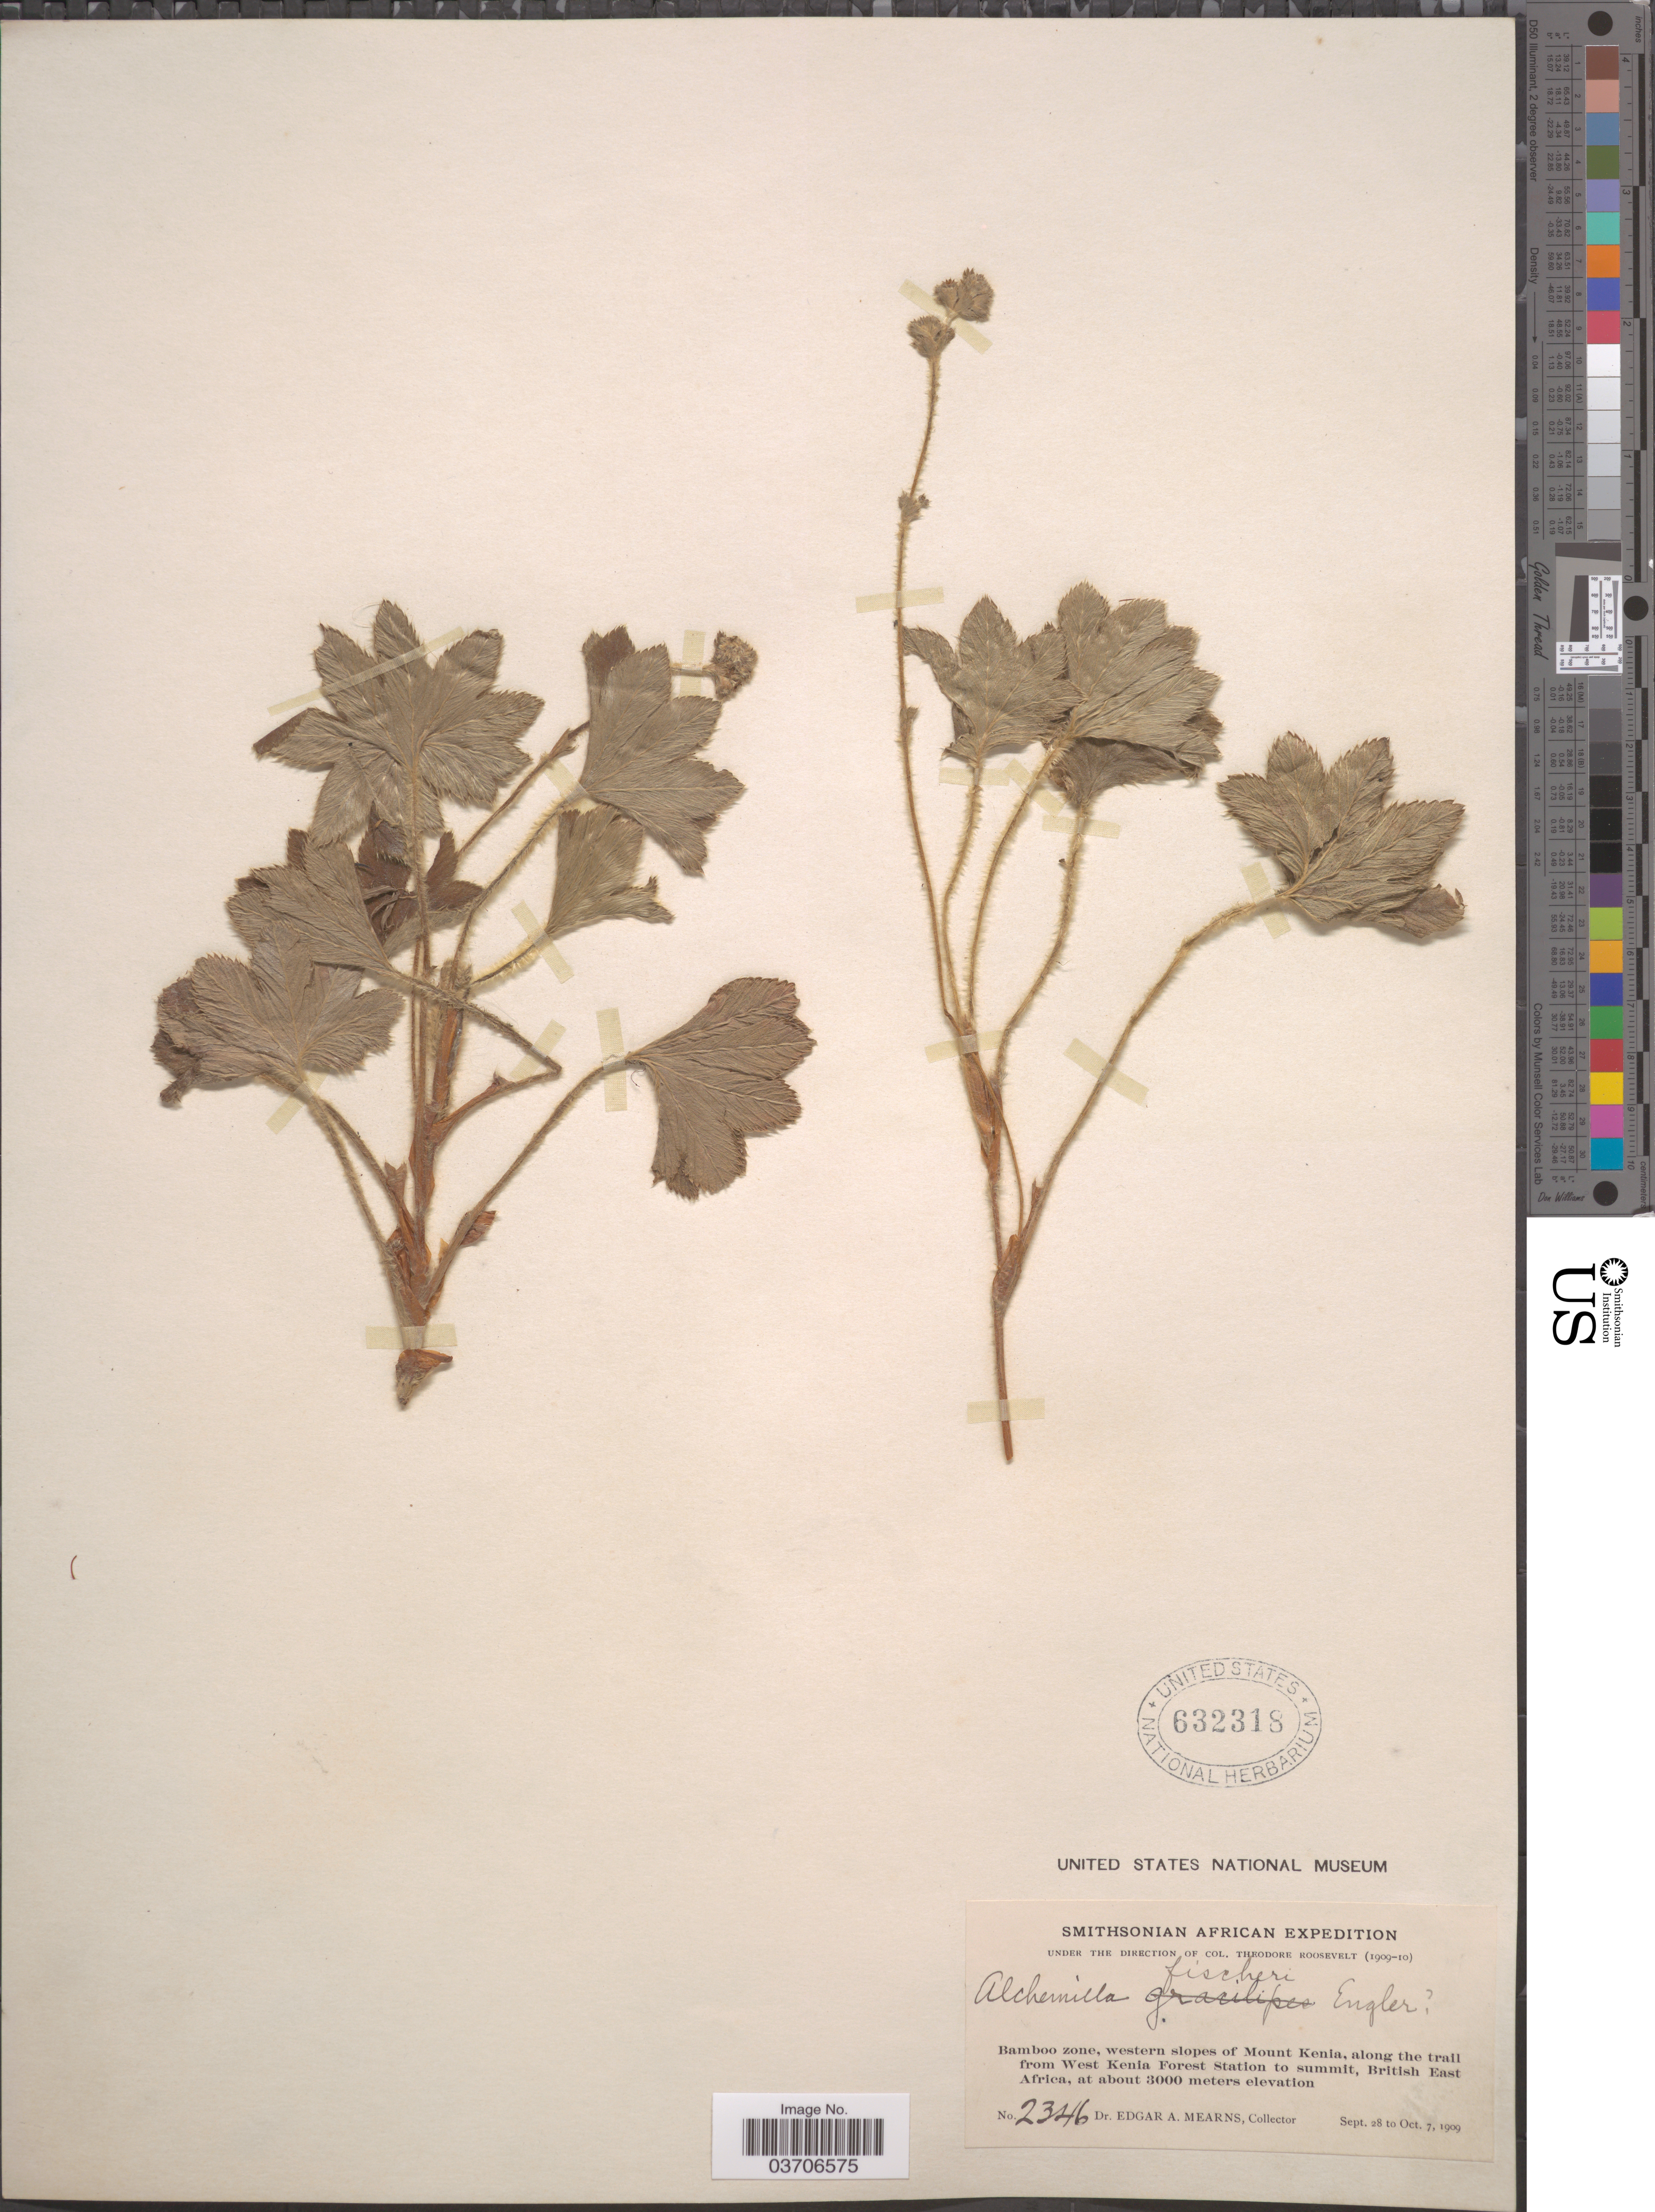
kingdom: Plantae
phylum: Tracheophyta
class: Magnoliopsida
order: Rosales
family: Rosaceae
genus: Alchemilla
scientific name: Alchemilla fischeri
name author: Engl.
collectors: E. A. Mearns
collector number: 2346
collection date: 1909-09-28/1909-10-07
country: Kenya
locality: Bamboo zone, western slopes of Mount Kenia, along the trail from West Kenia Forest Station to summit, British East Africa.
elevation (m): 3000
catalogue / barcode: US 632318